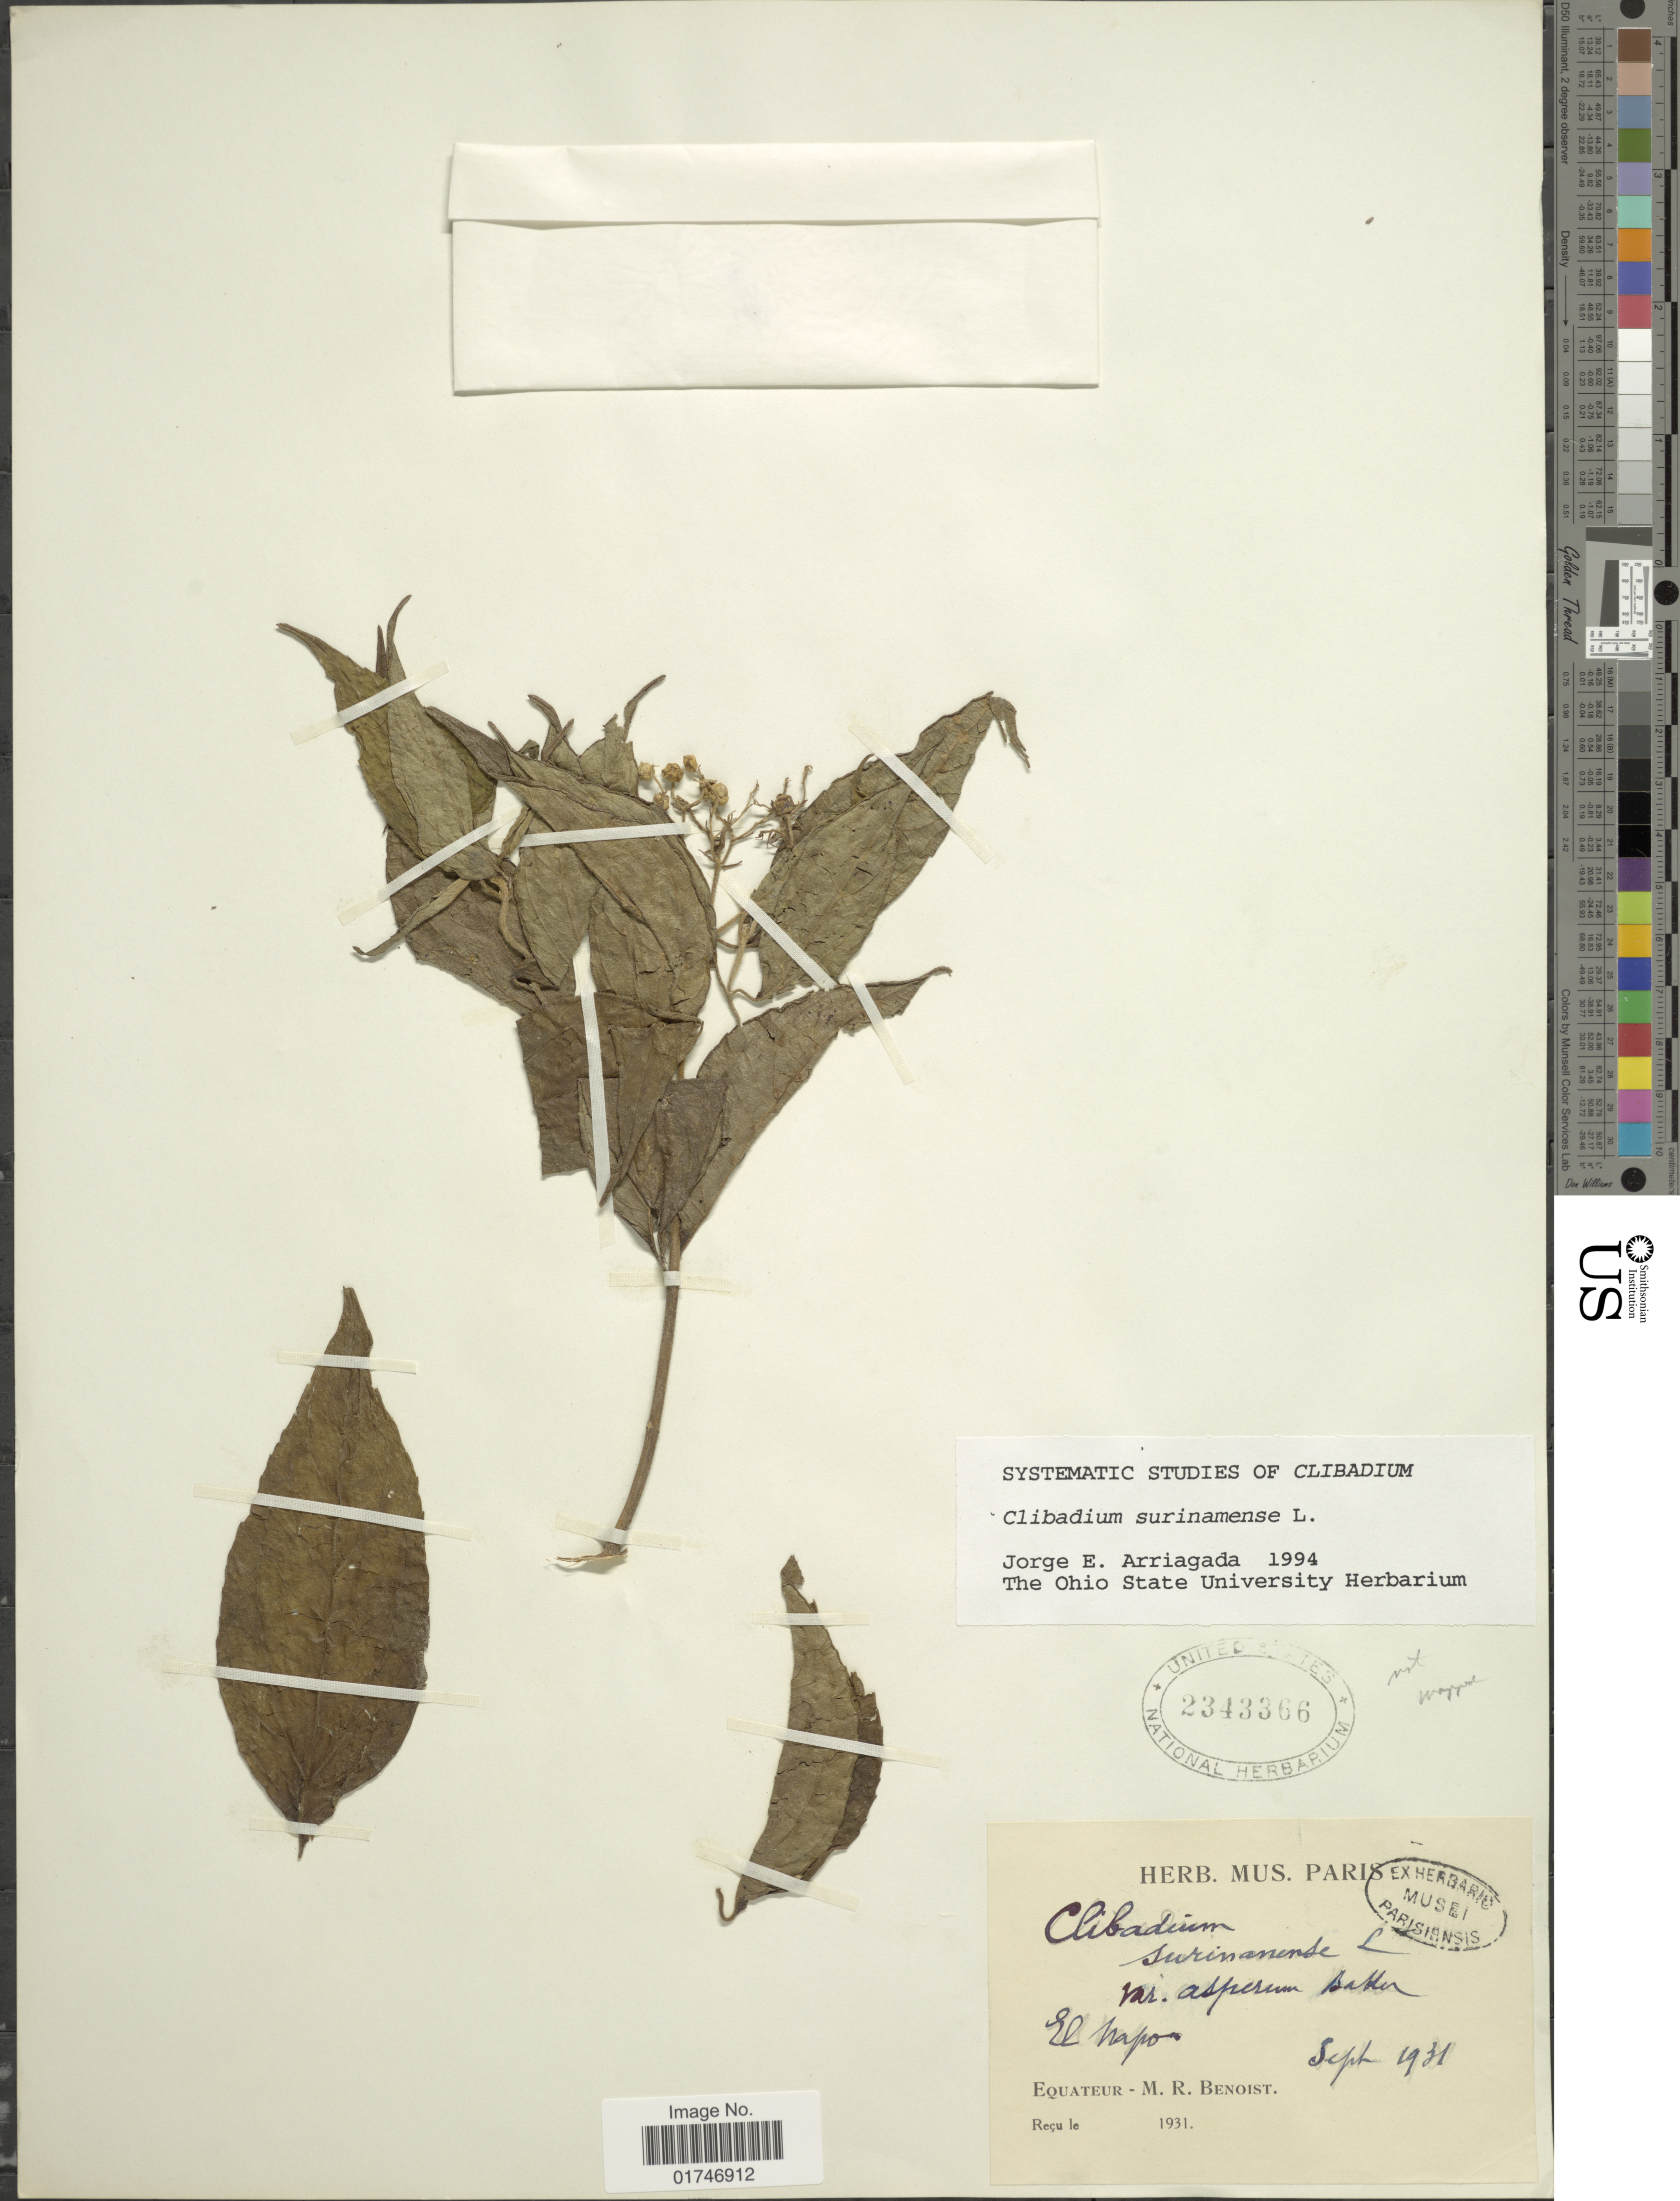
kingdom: Plantae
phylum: Tracheophyta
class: Magnoliopsida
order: Asterales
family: Asteraceae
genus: Clibadium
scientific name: Clibadium surinamense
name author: L.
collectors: R. Benoist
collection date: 1931-09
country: Ecuador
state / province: Napo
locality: El Napo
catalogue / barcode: US 2343366